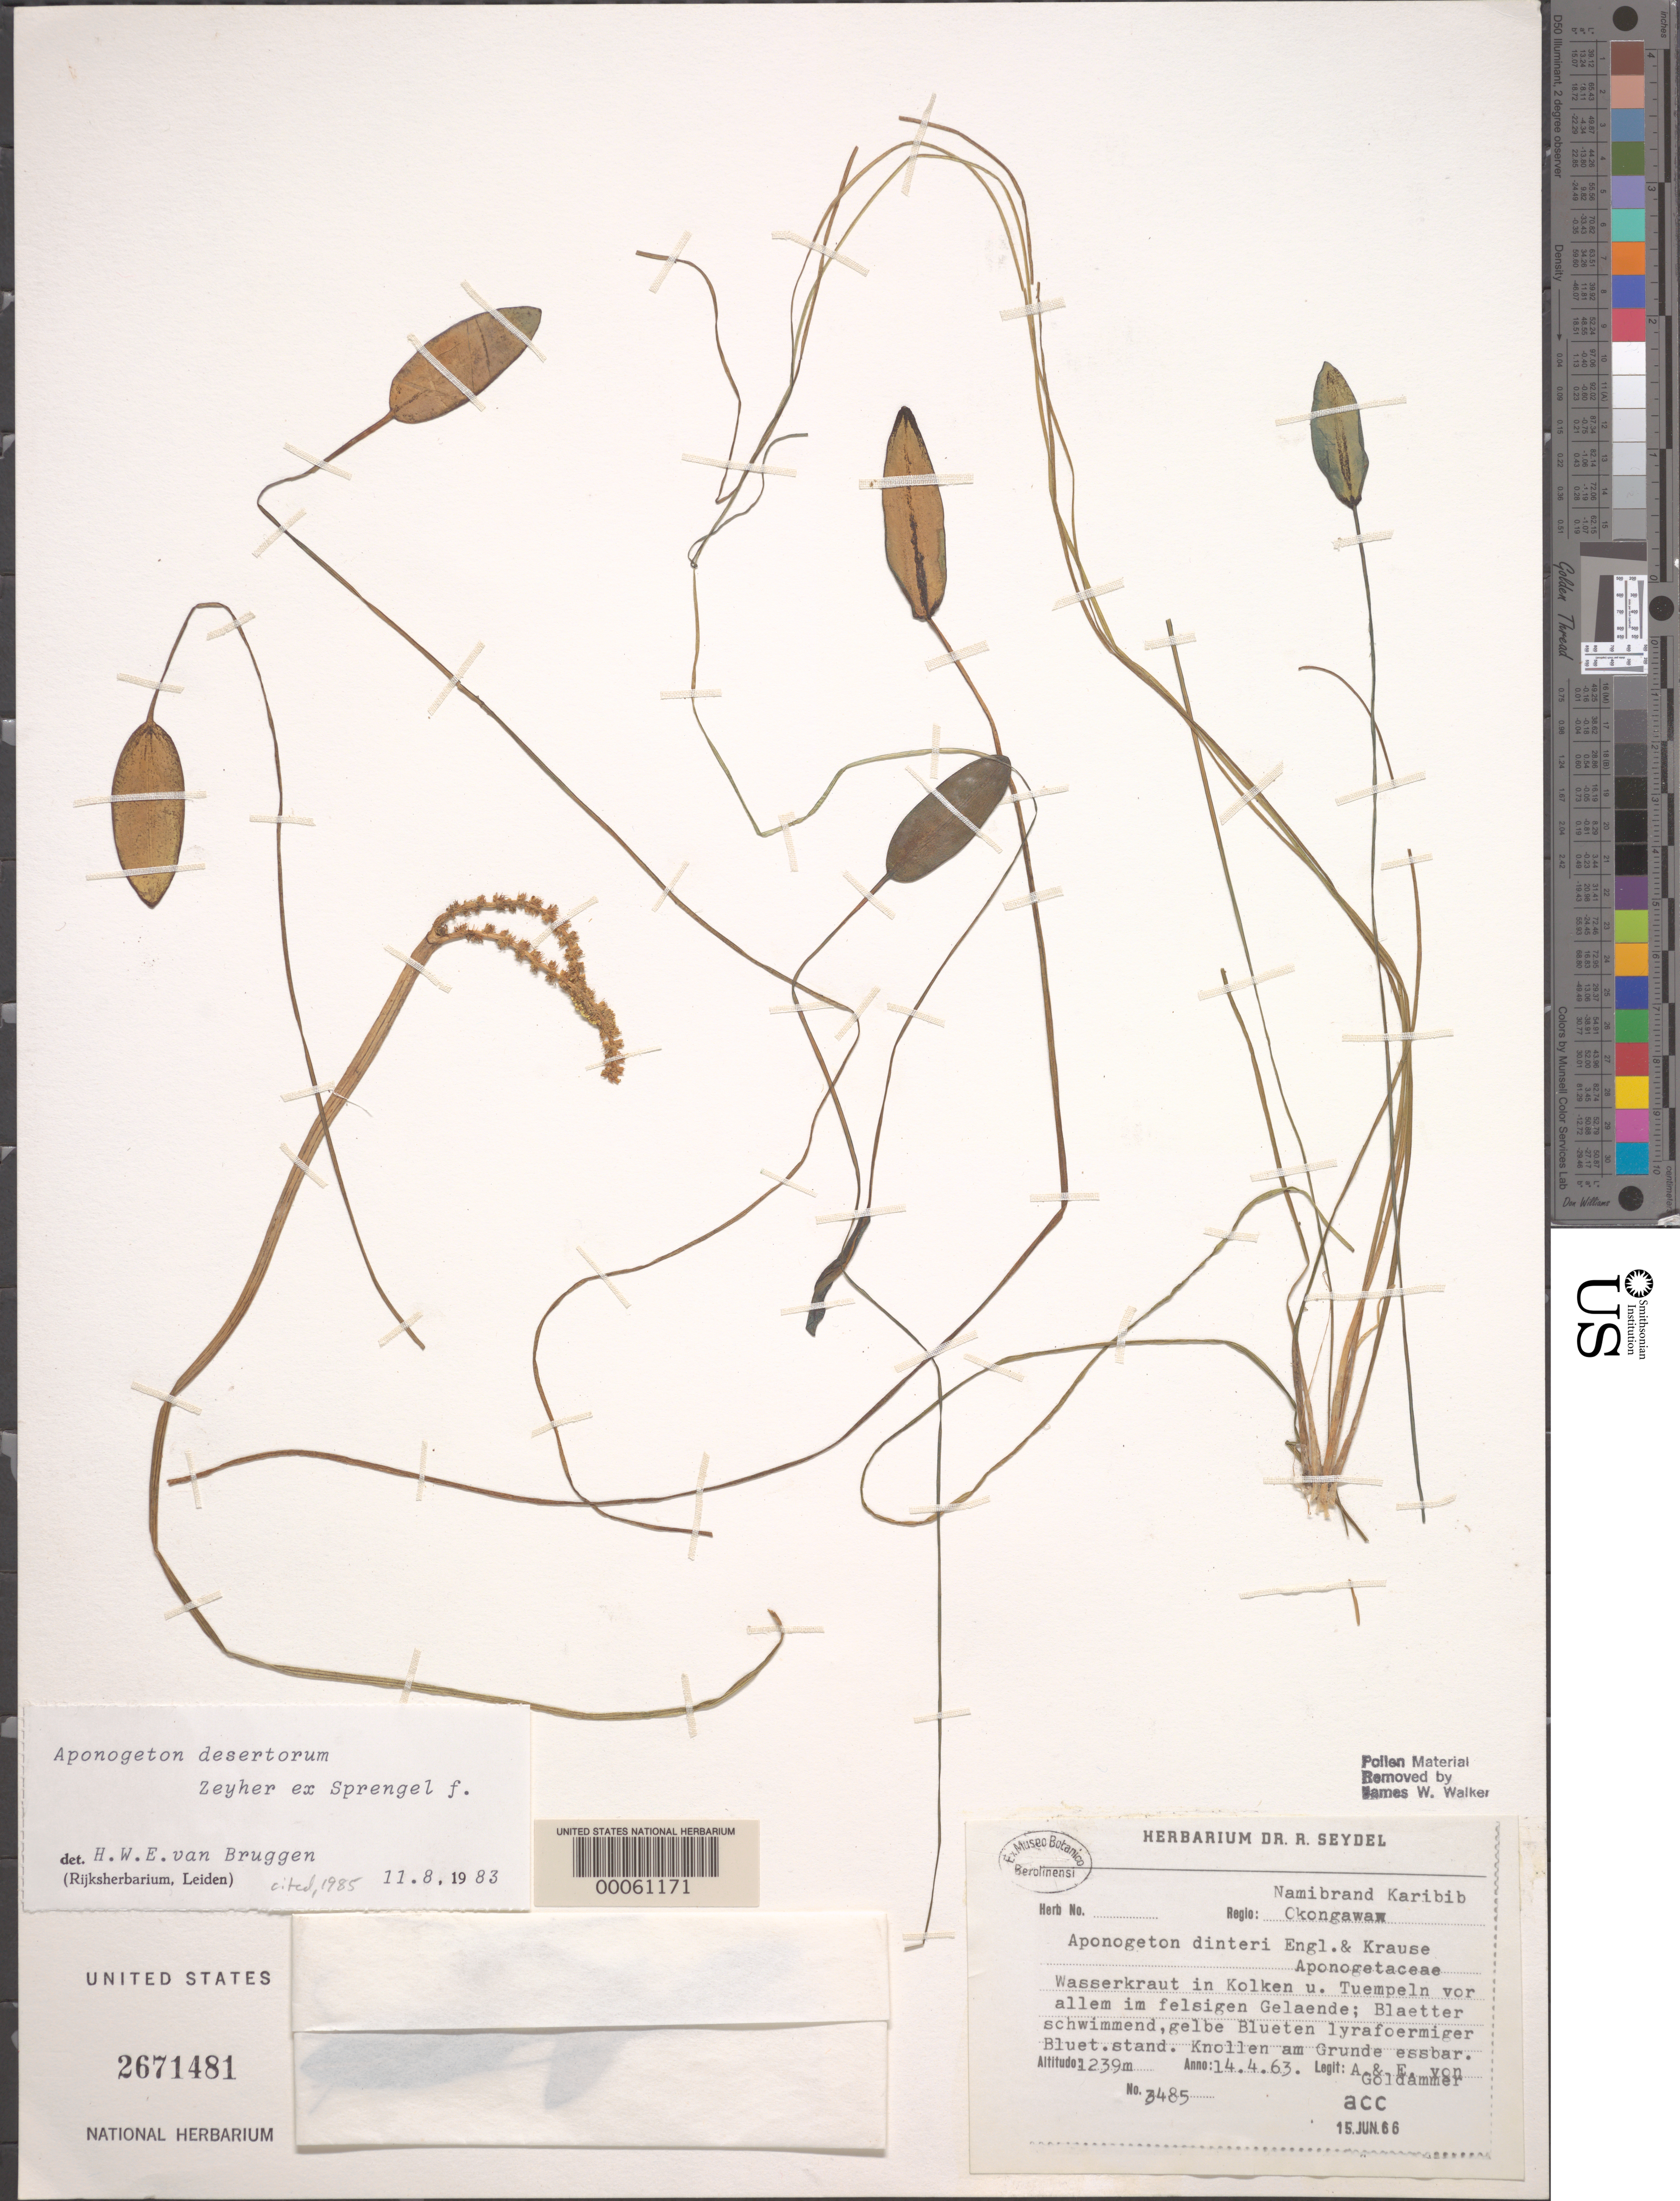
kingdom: Plantae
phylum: Tracheophyta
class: Liliopsida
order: Alismatales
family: Aponogetonaceae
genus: Aponogeton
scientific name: Aponogeton desertorum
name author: Zeyh. ex A. Spreng.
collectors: A. Von Goldammer & E. Von Goldammer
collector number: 3485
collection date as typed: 14 Apr 1963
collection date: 1963-04-14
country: Namibia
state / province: Erongo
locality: Okongawaw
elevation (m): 1239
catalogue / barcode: US 2671481